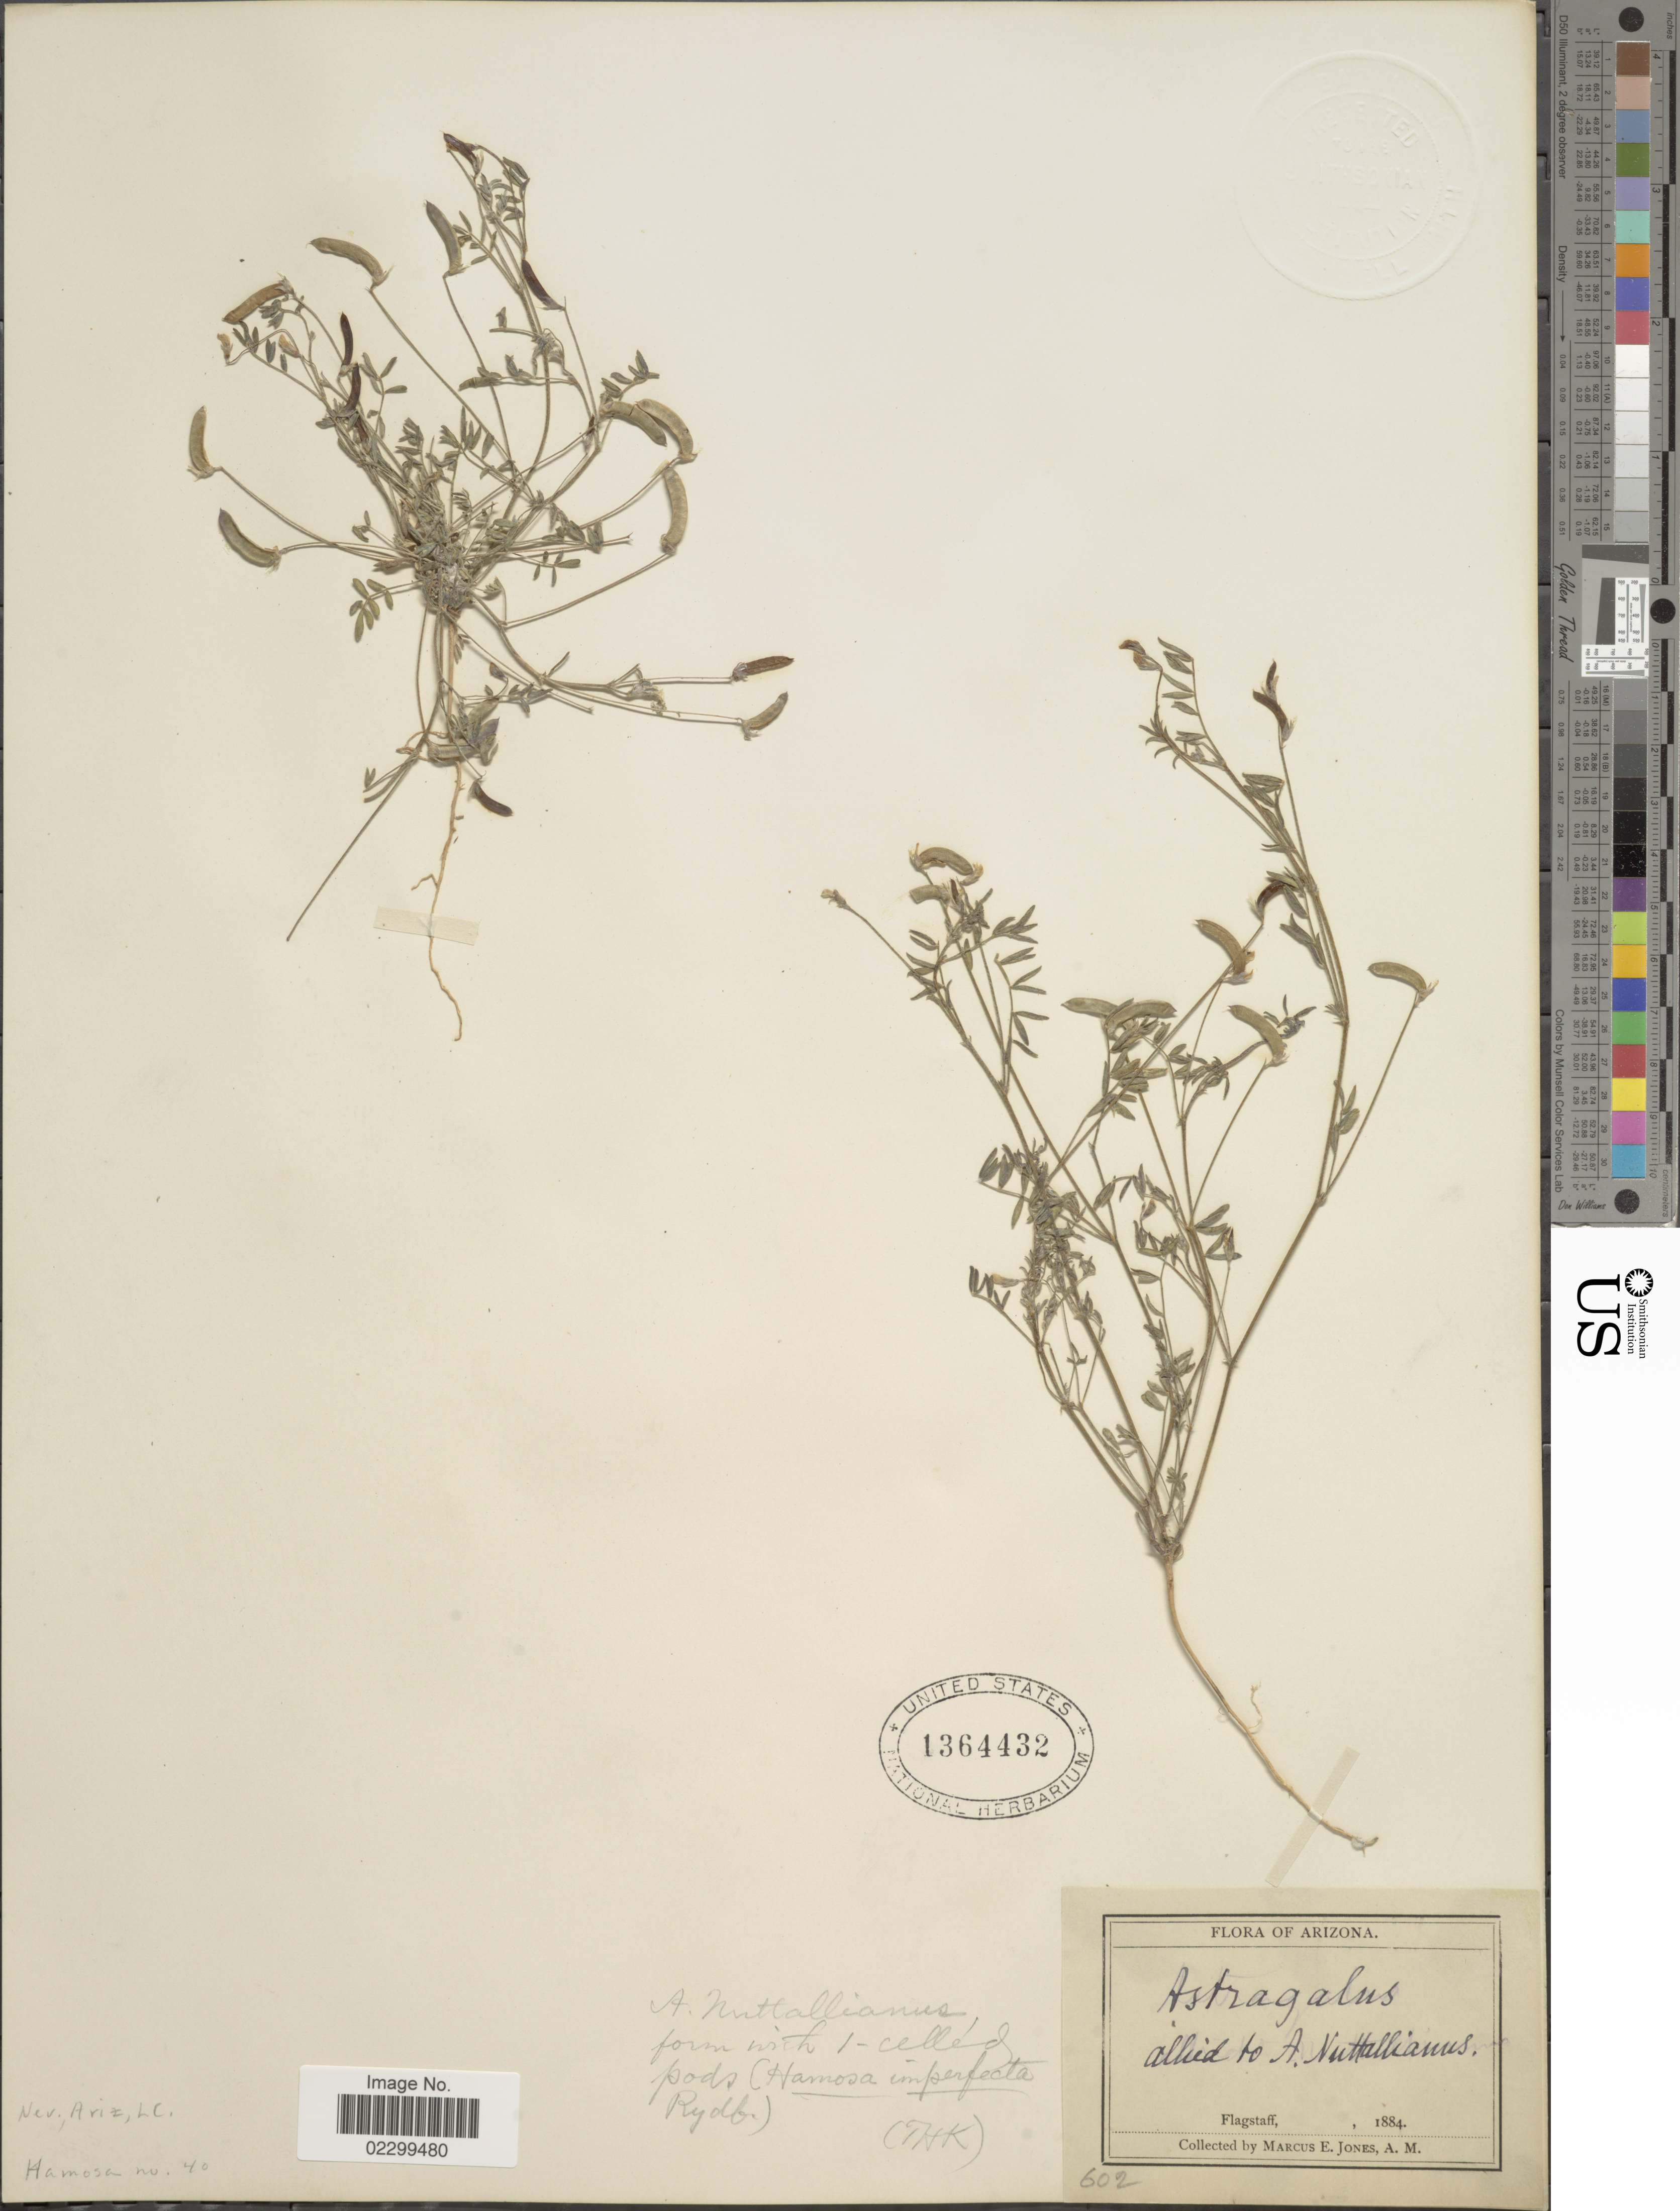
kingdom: Plantae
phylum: Tracheophyta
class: Magnoliopsida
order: Fabales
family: Fabaceae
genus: Astragalus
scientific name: Astragalus emoryanus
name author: (Rydb.) Cory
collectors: M. E. Jones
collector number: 602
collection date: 1884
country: United States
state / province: Arizona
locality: Flagstaff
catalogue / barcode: US 1364432